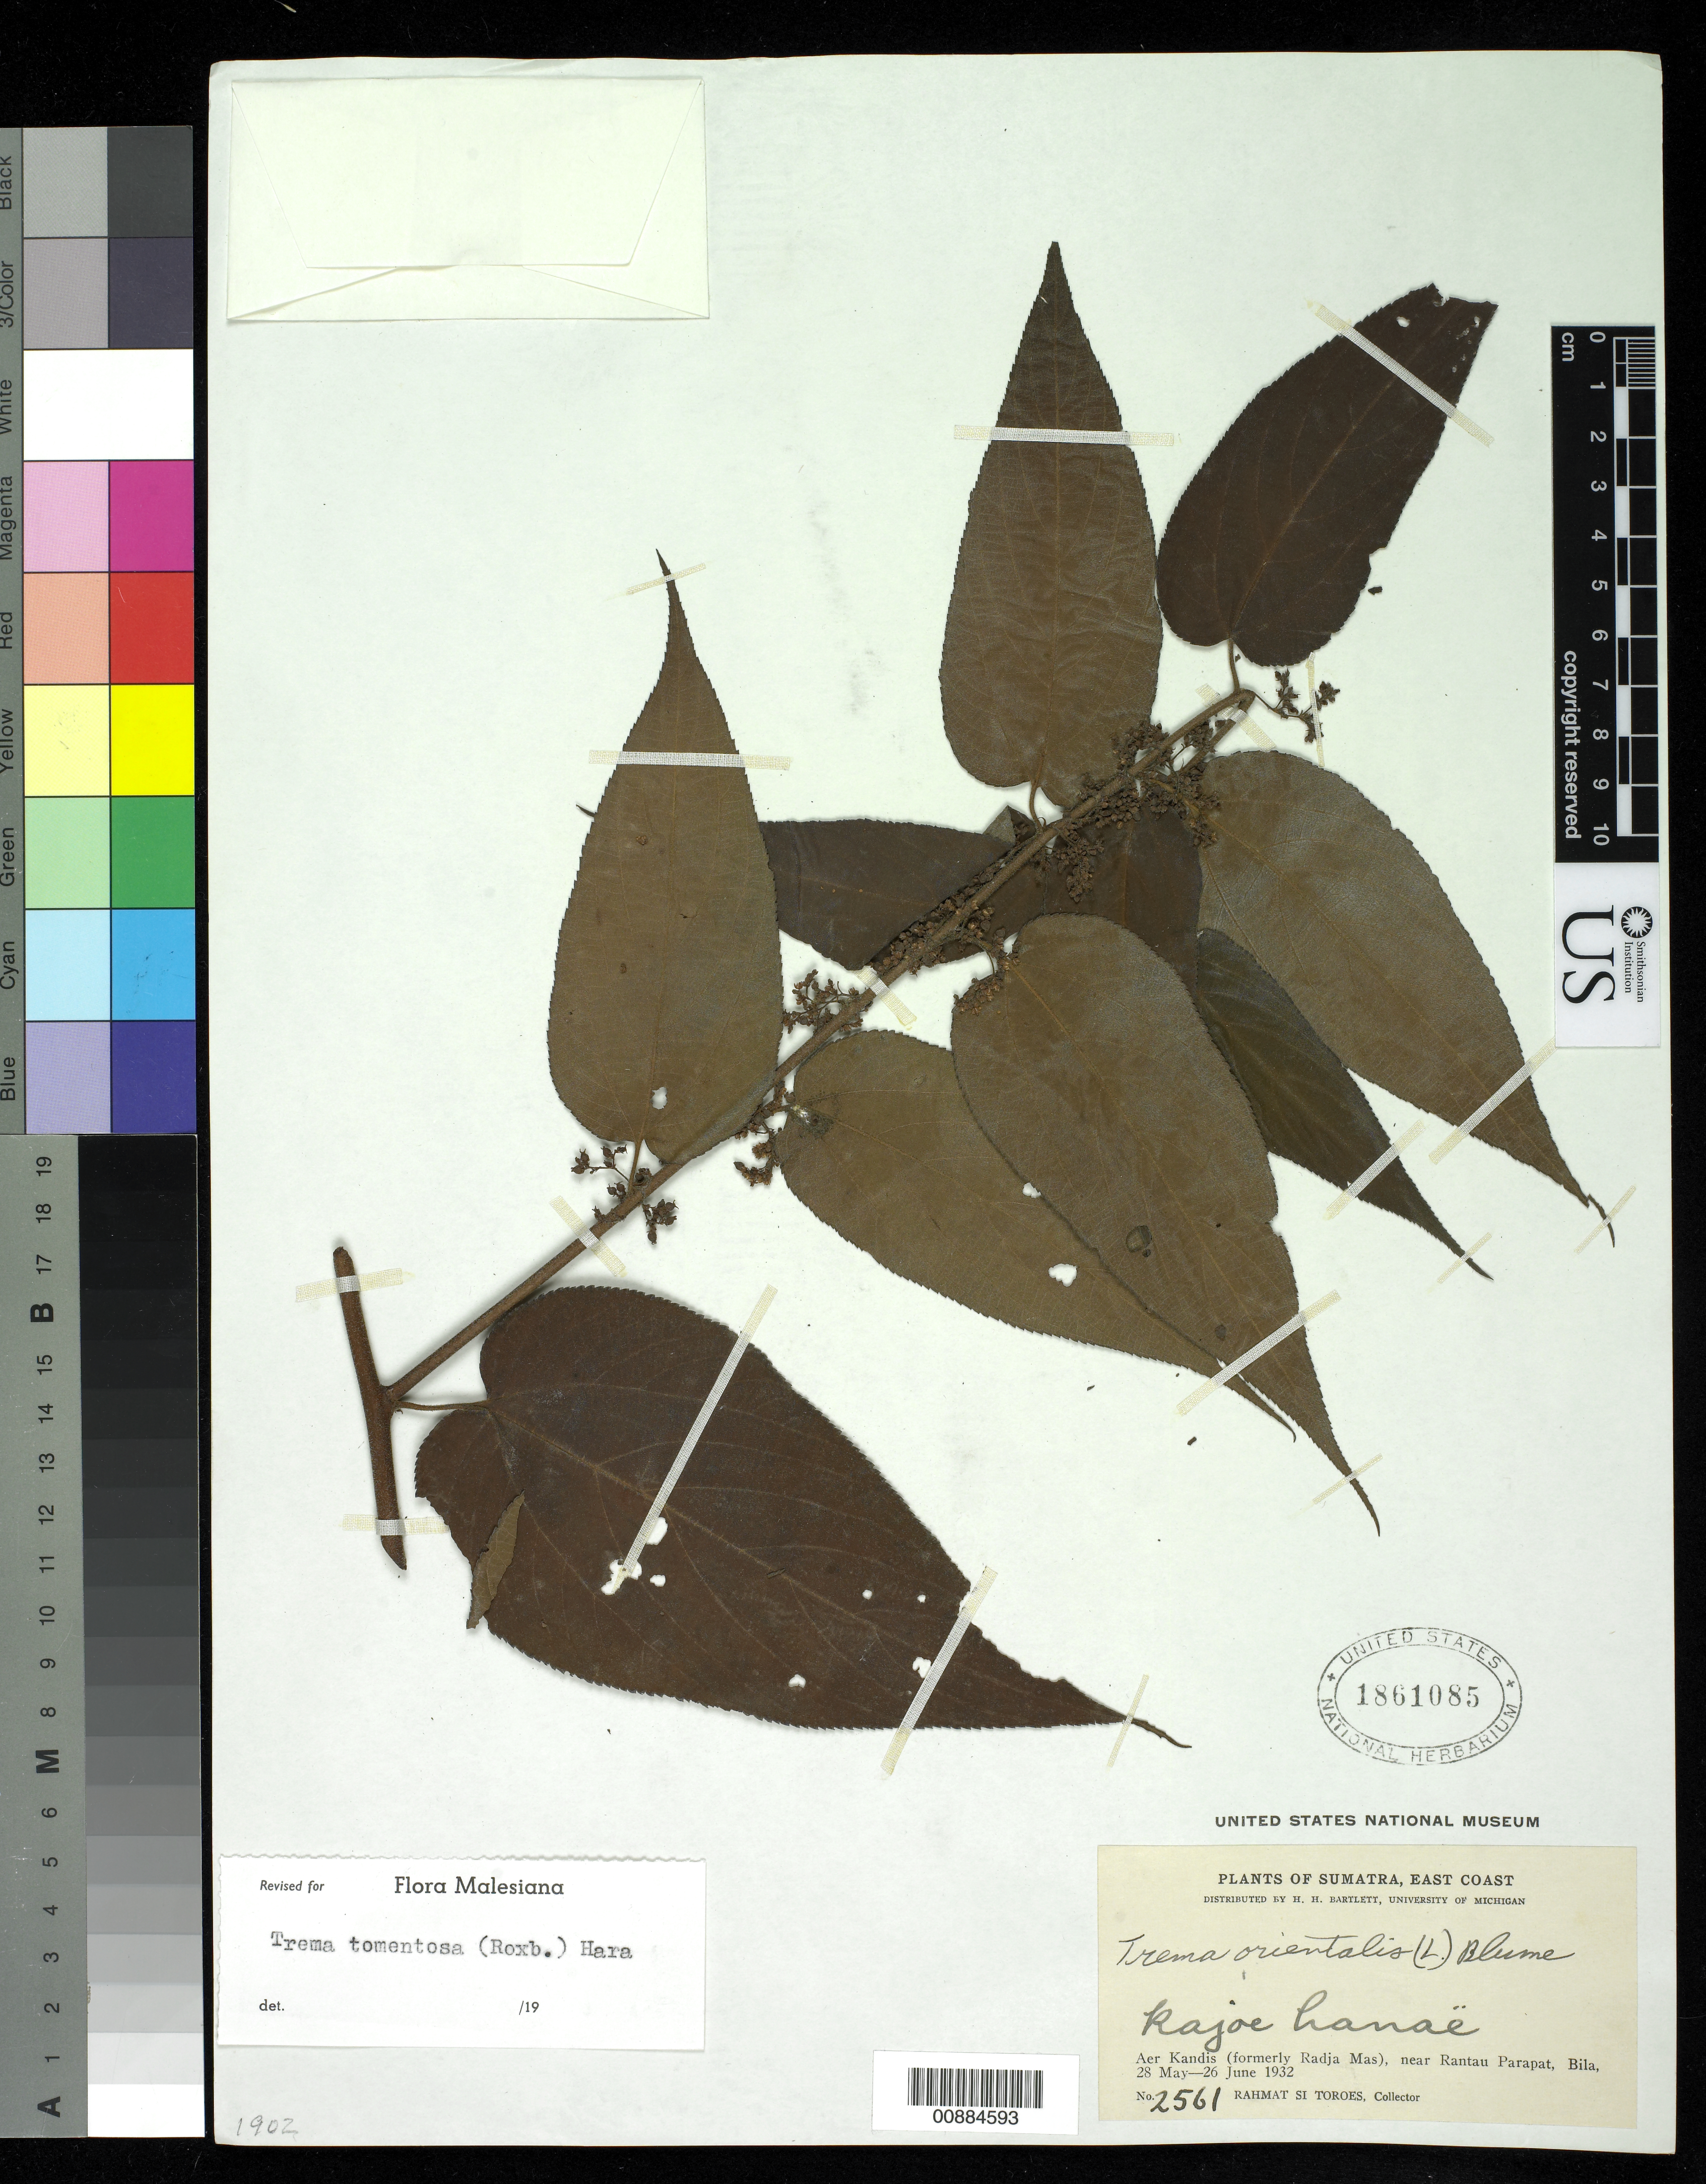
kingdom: Plantae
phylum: Tracheophyta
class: Magnoliopsida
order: Rosales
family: Cannabaceae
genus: Trema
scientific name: Trema tomentosum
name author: (Roxb.) Y. Hara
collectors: Rahmat Si Boeea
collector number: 2561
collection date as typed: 28 May 1932 to 26 Jun 1932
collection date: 1932-05-28/1932-06-26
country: Indonesia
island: Sumatra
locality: Aer kandis, 9formerly Radja mas), near Rantau Parapat, Bila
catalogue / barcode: US 1861085